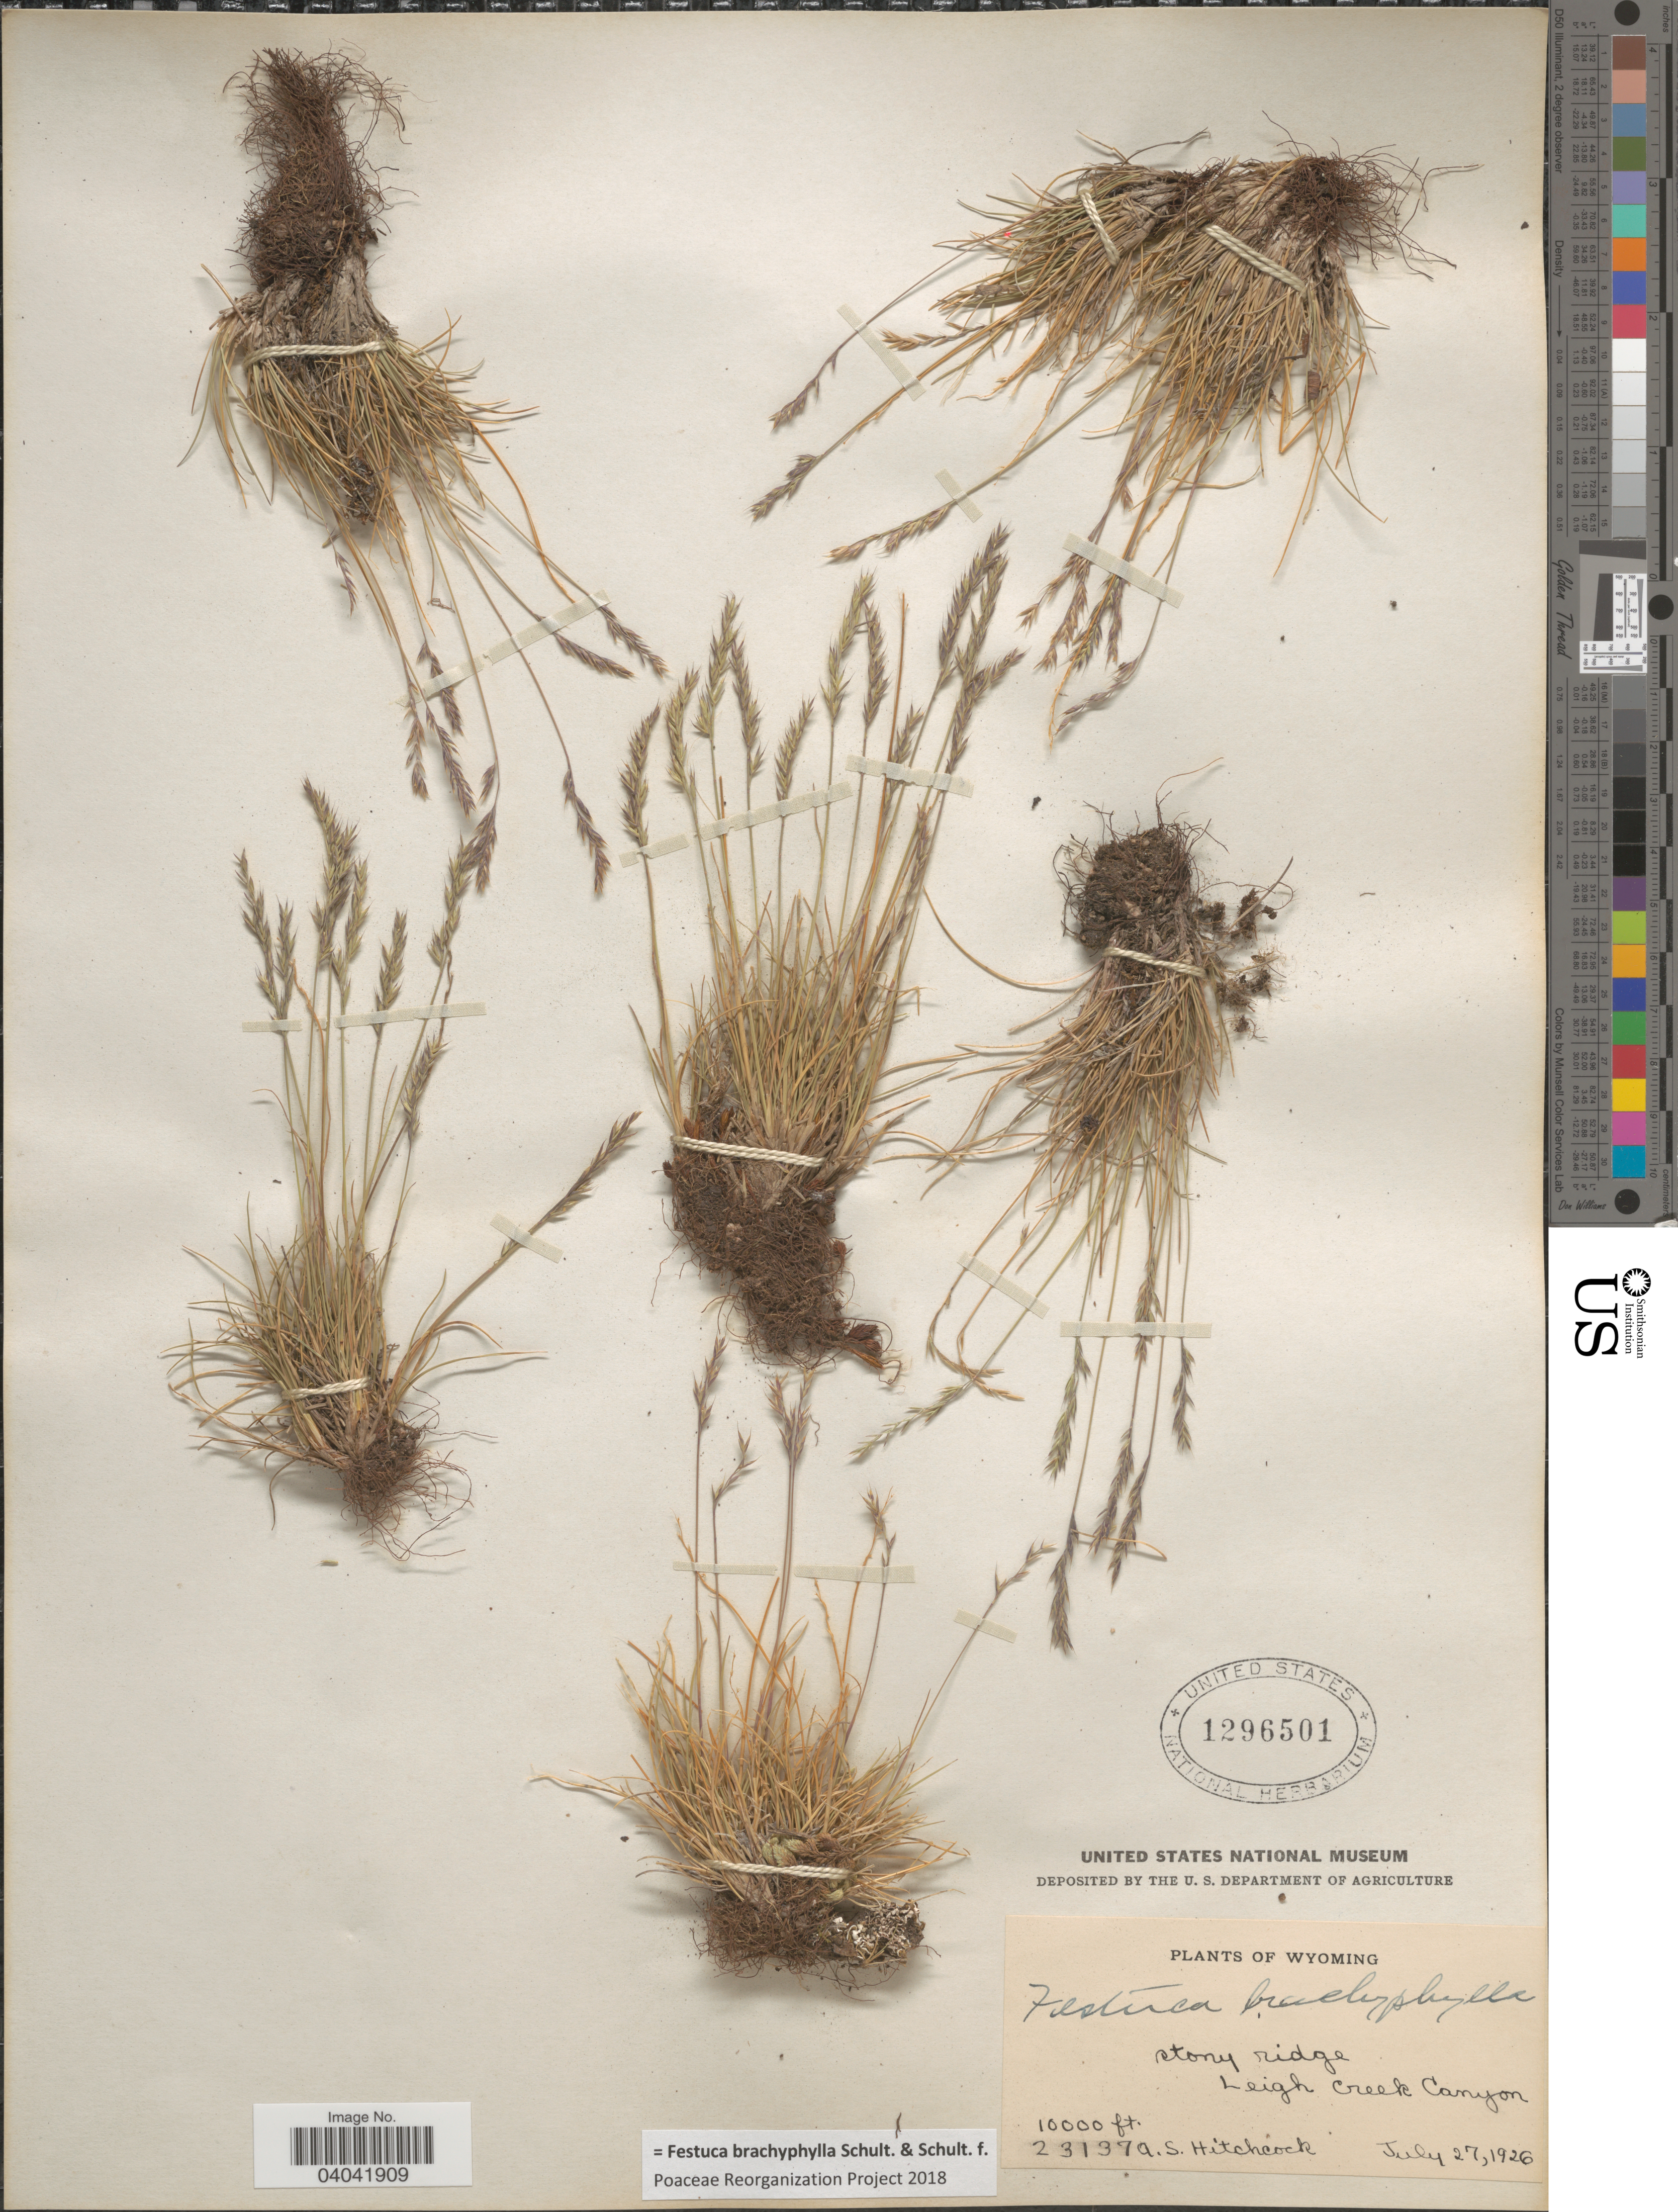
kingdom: Plantae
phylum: Tracheophyta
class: Liliopsida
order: Poales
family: Poaceae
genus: Festuca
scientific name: Festuca brachyphylla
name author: Schult. & Schult. f.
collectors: A. S. Hitchcock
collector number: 23137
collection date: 1926-07-27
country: United States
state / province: Wyoming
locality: Leigh Creek Canyon.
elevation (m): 3048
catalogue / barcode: US 1296501